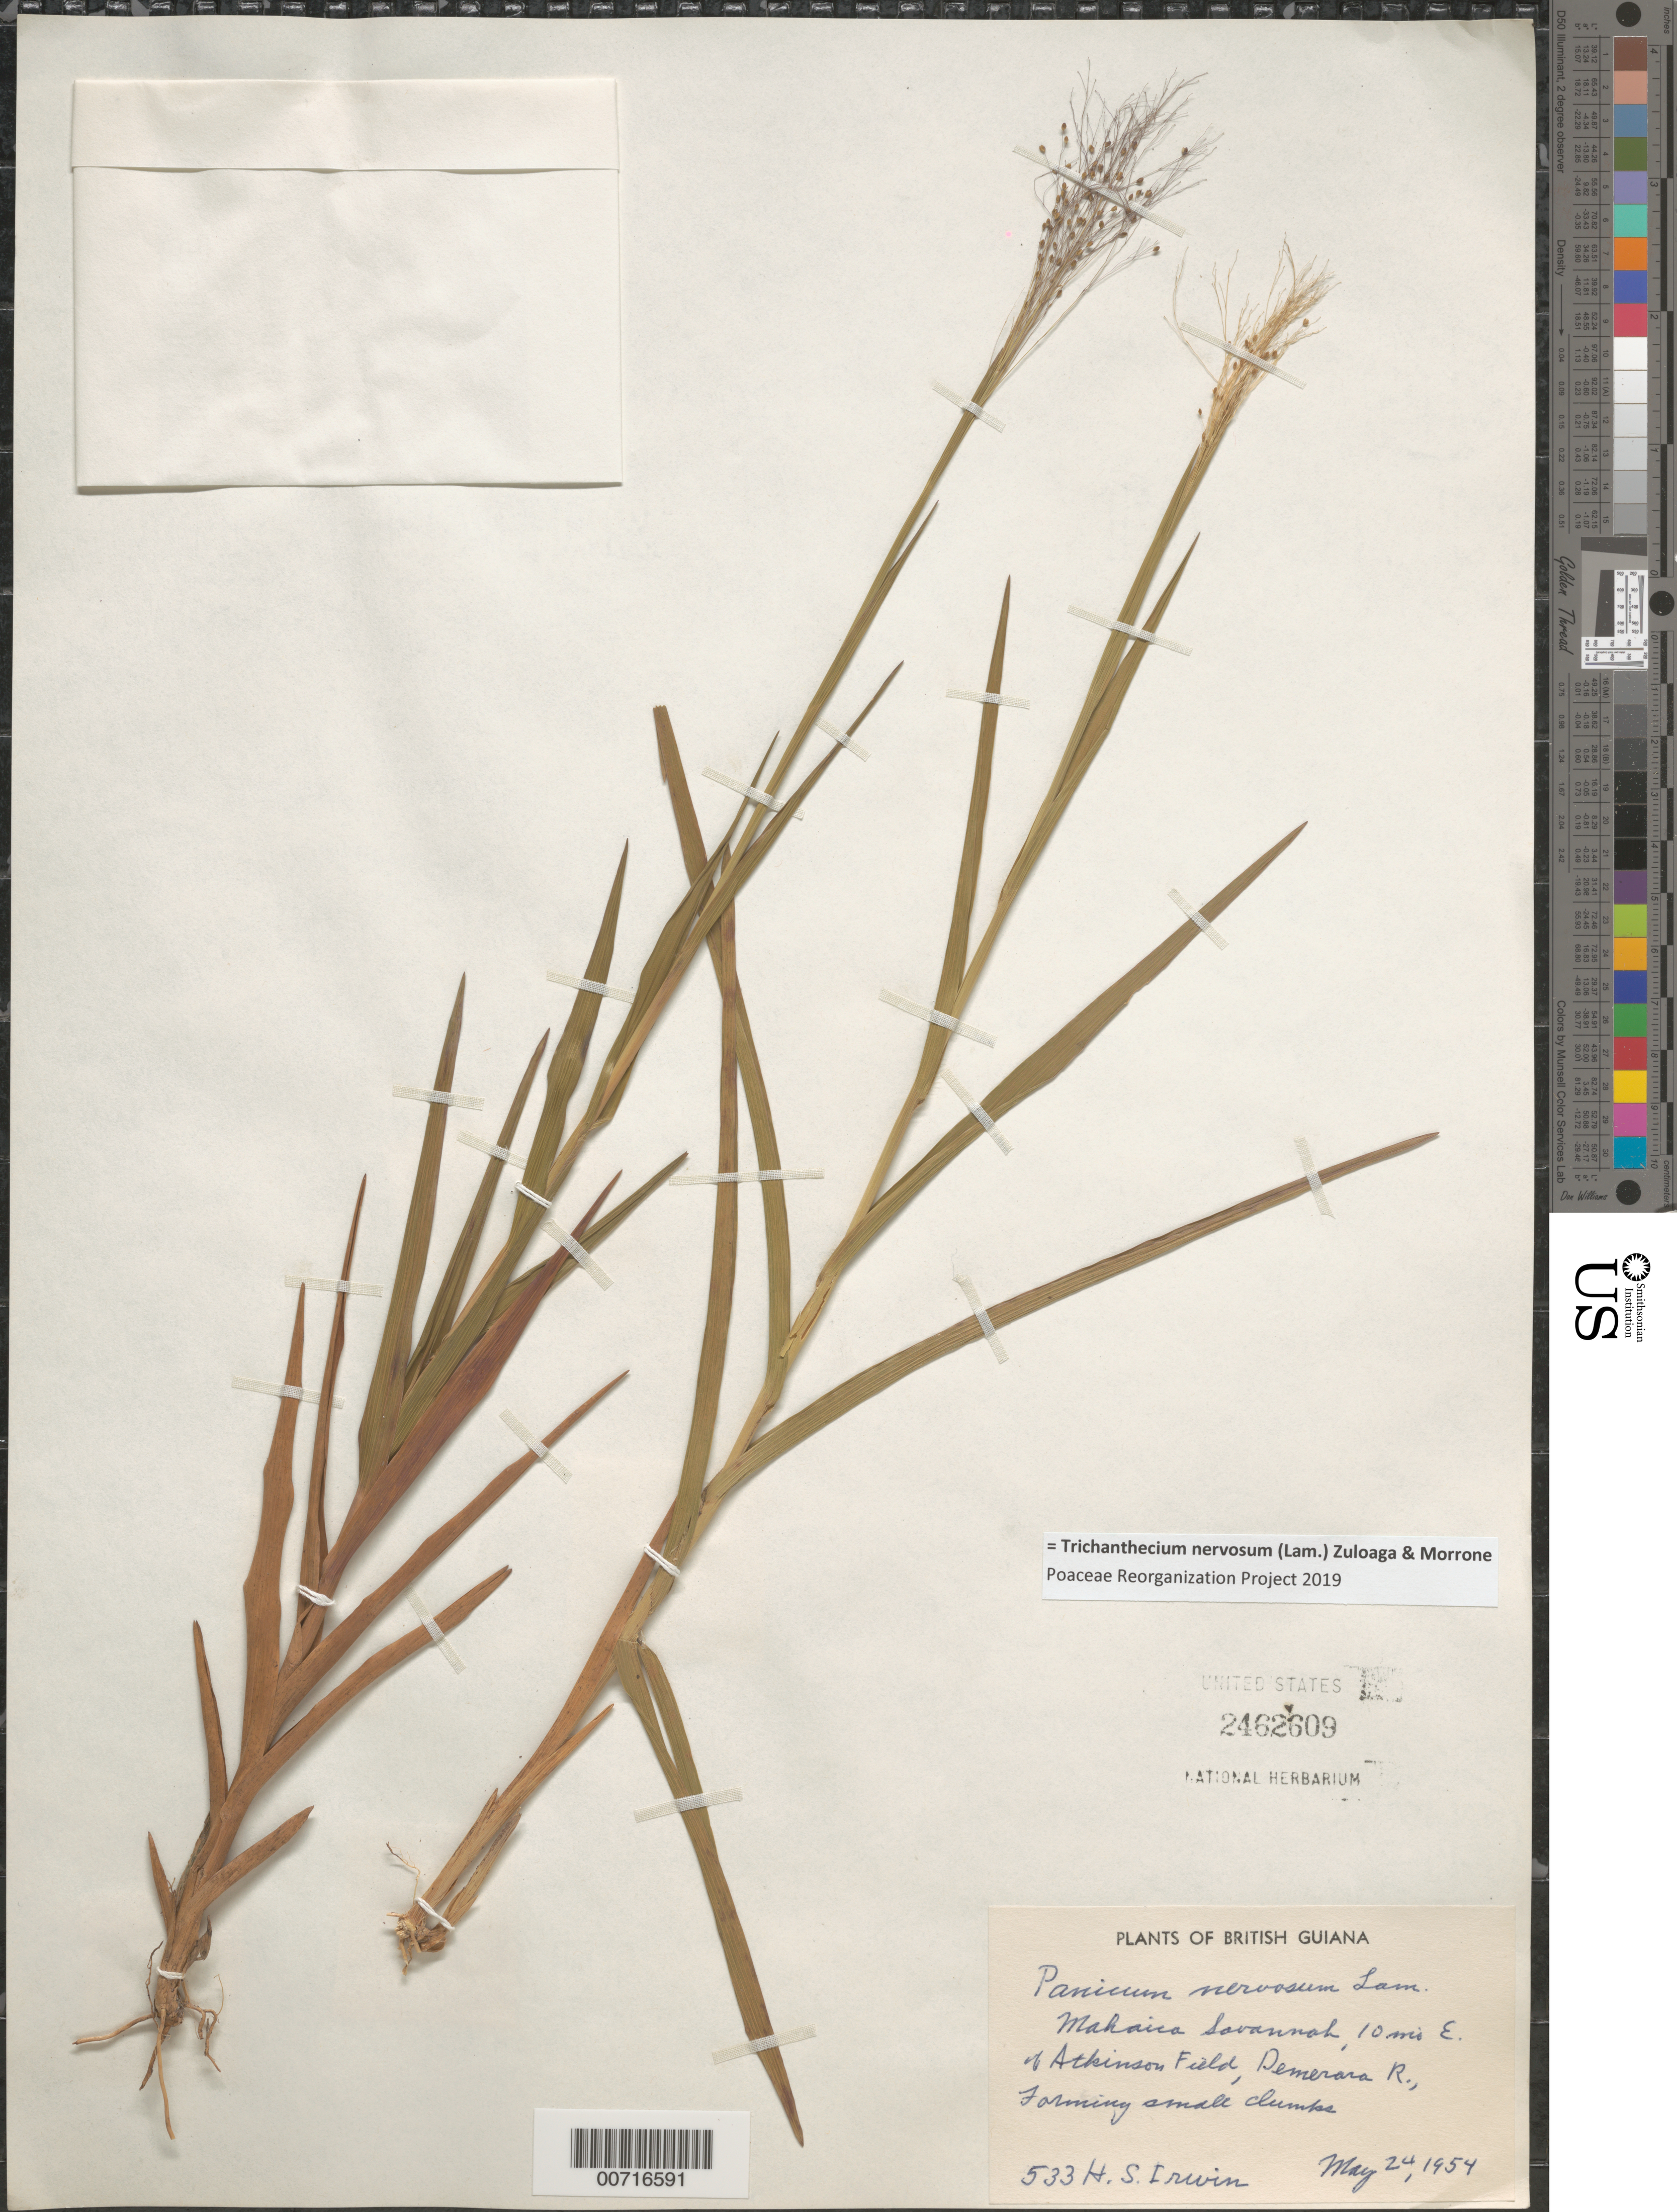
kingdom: Plantae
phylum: Tracheophyta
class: Liliopsida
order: Poales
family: Poaceae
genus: Trichanthecium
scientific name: Trichanthecium nervosum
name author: (Lam.) Zuloaga & Morrone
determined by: Poaceae Reorganization Project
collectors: H. Irwin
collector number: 533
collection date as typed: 24-May-54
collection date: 1954-05-24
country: Guyana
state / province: Demerara-Mahaica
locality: Atkinson Field, 10 mi E of, Mahaica Savanna, Demerara R.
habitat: Savanna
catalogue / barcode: US 2462609